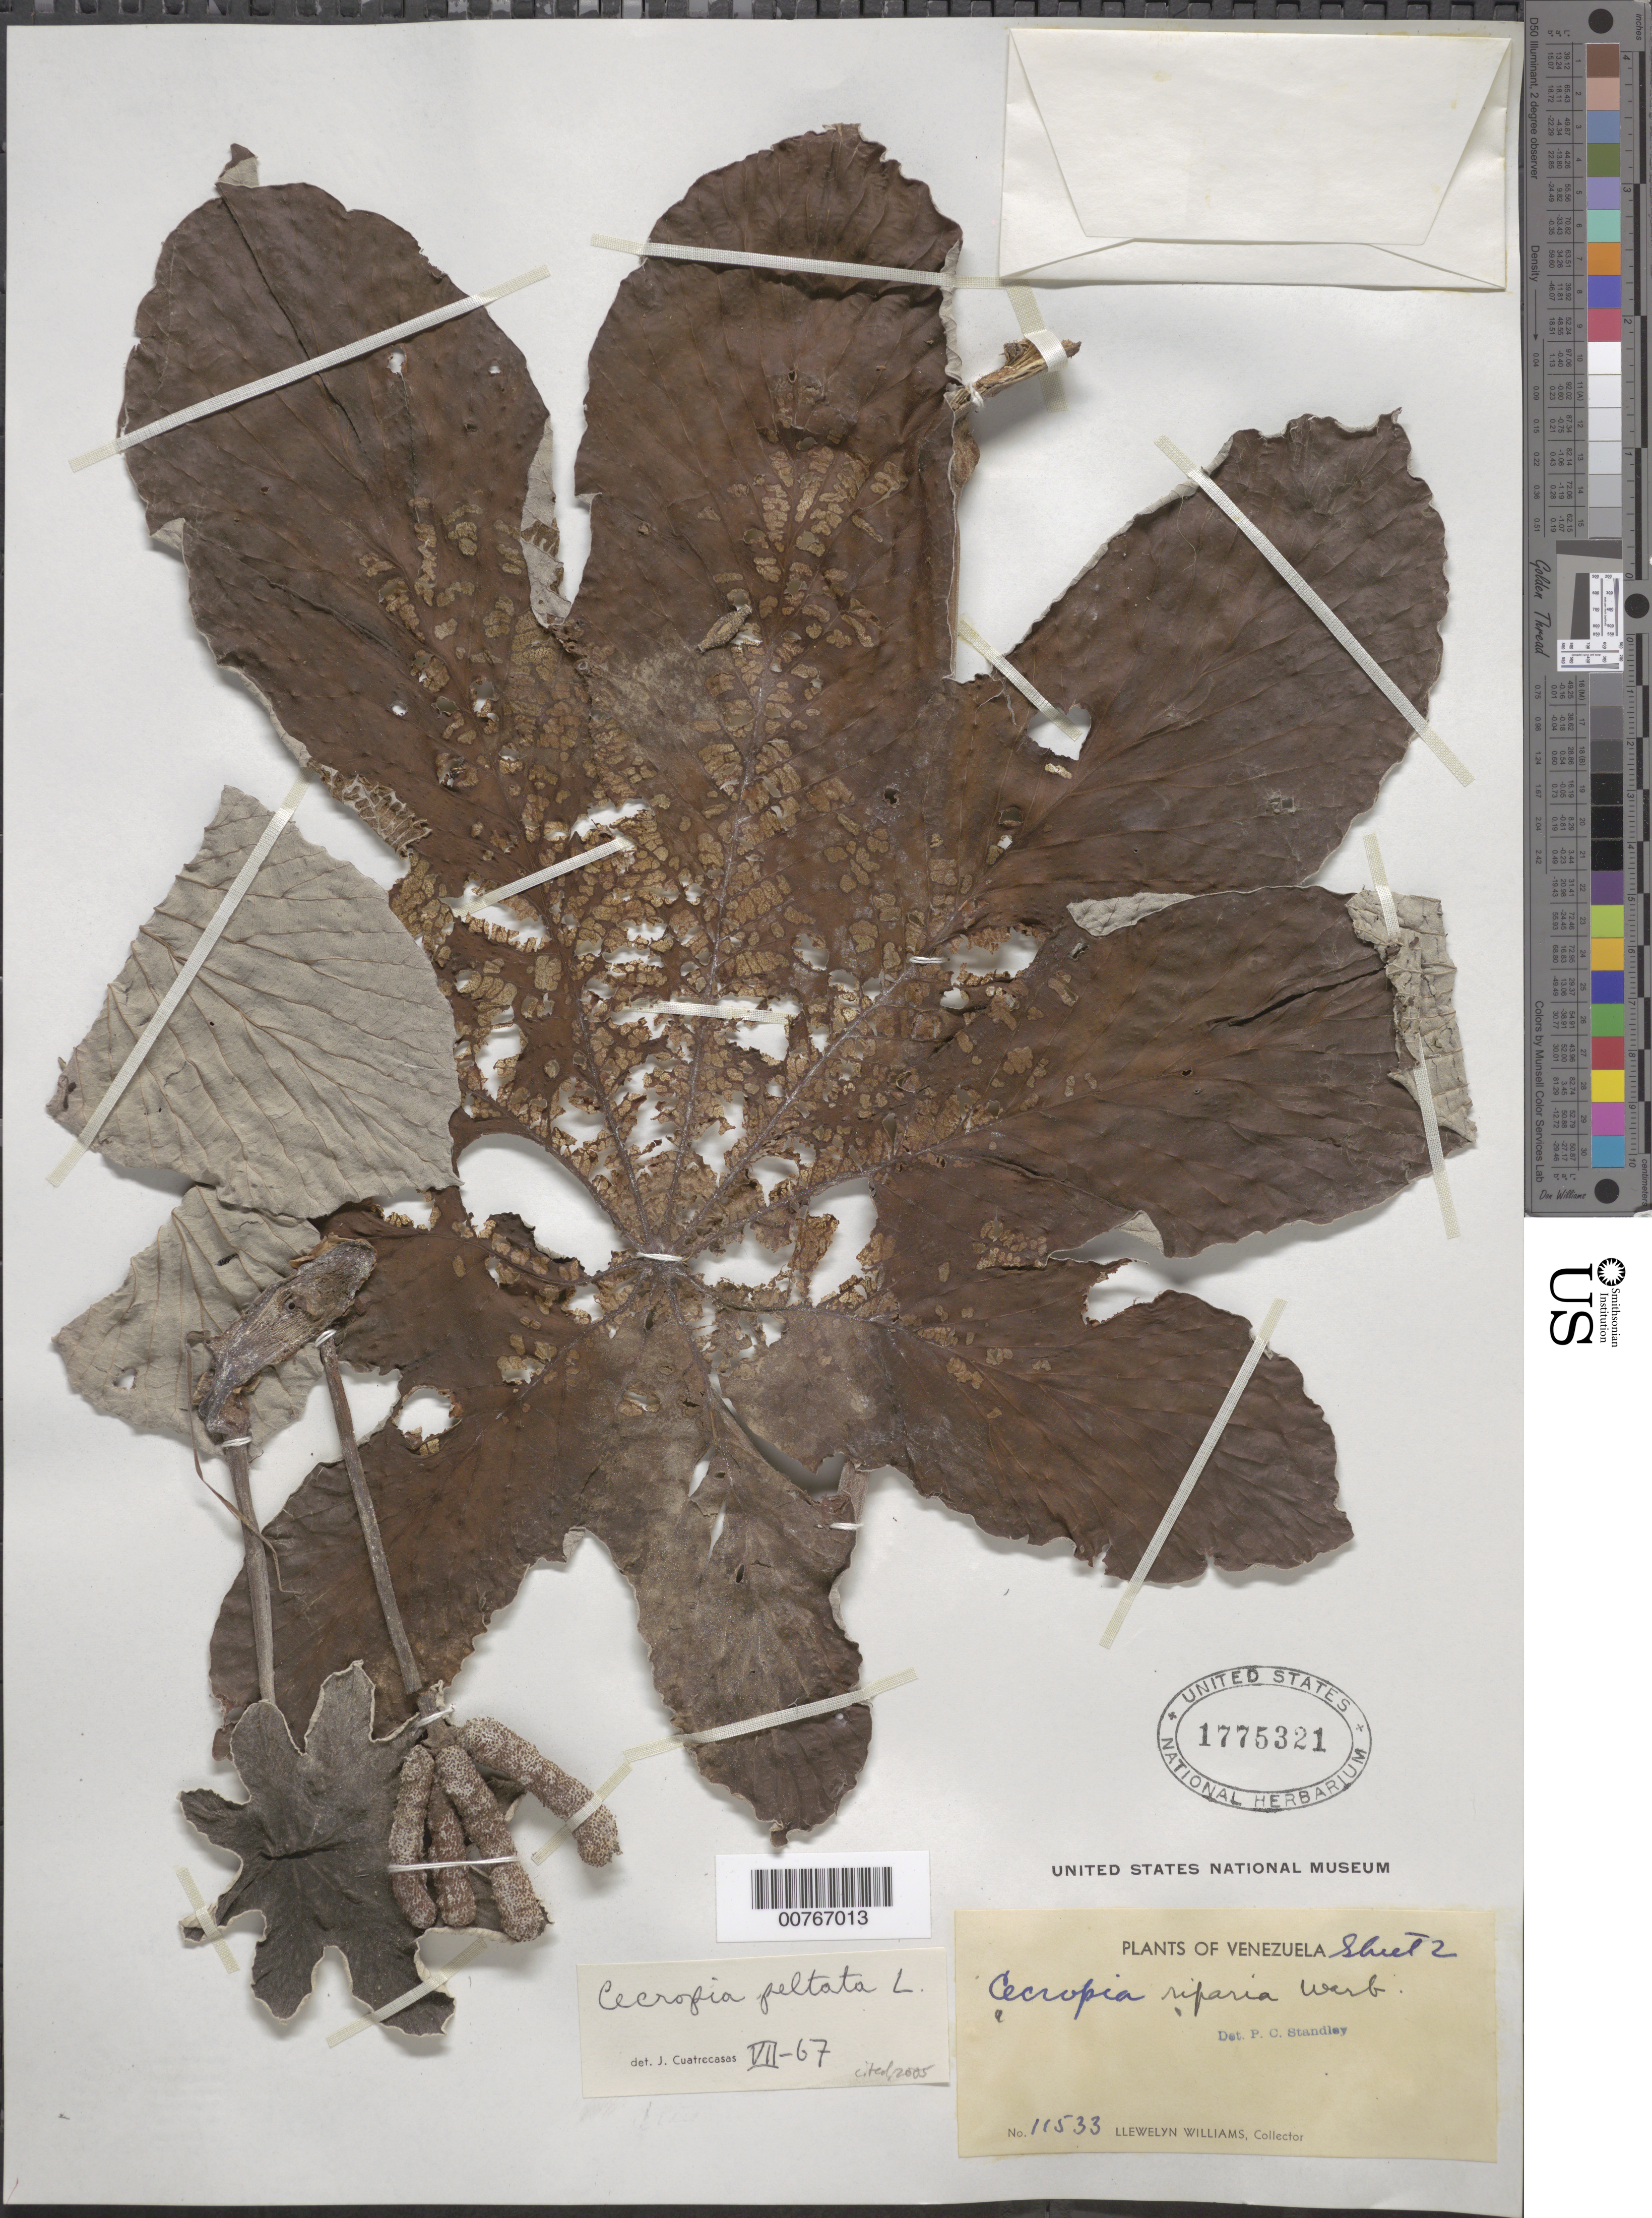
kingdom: Plantae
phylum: Tracheophyta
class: Magnoliopsida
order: Rosales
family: Urticaceae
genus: Cecropia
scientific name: Cecropia peltata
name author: L.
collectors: Ll. Williams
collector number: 11533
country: Venezuela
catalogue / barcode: US 1775321